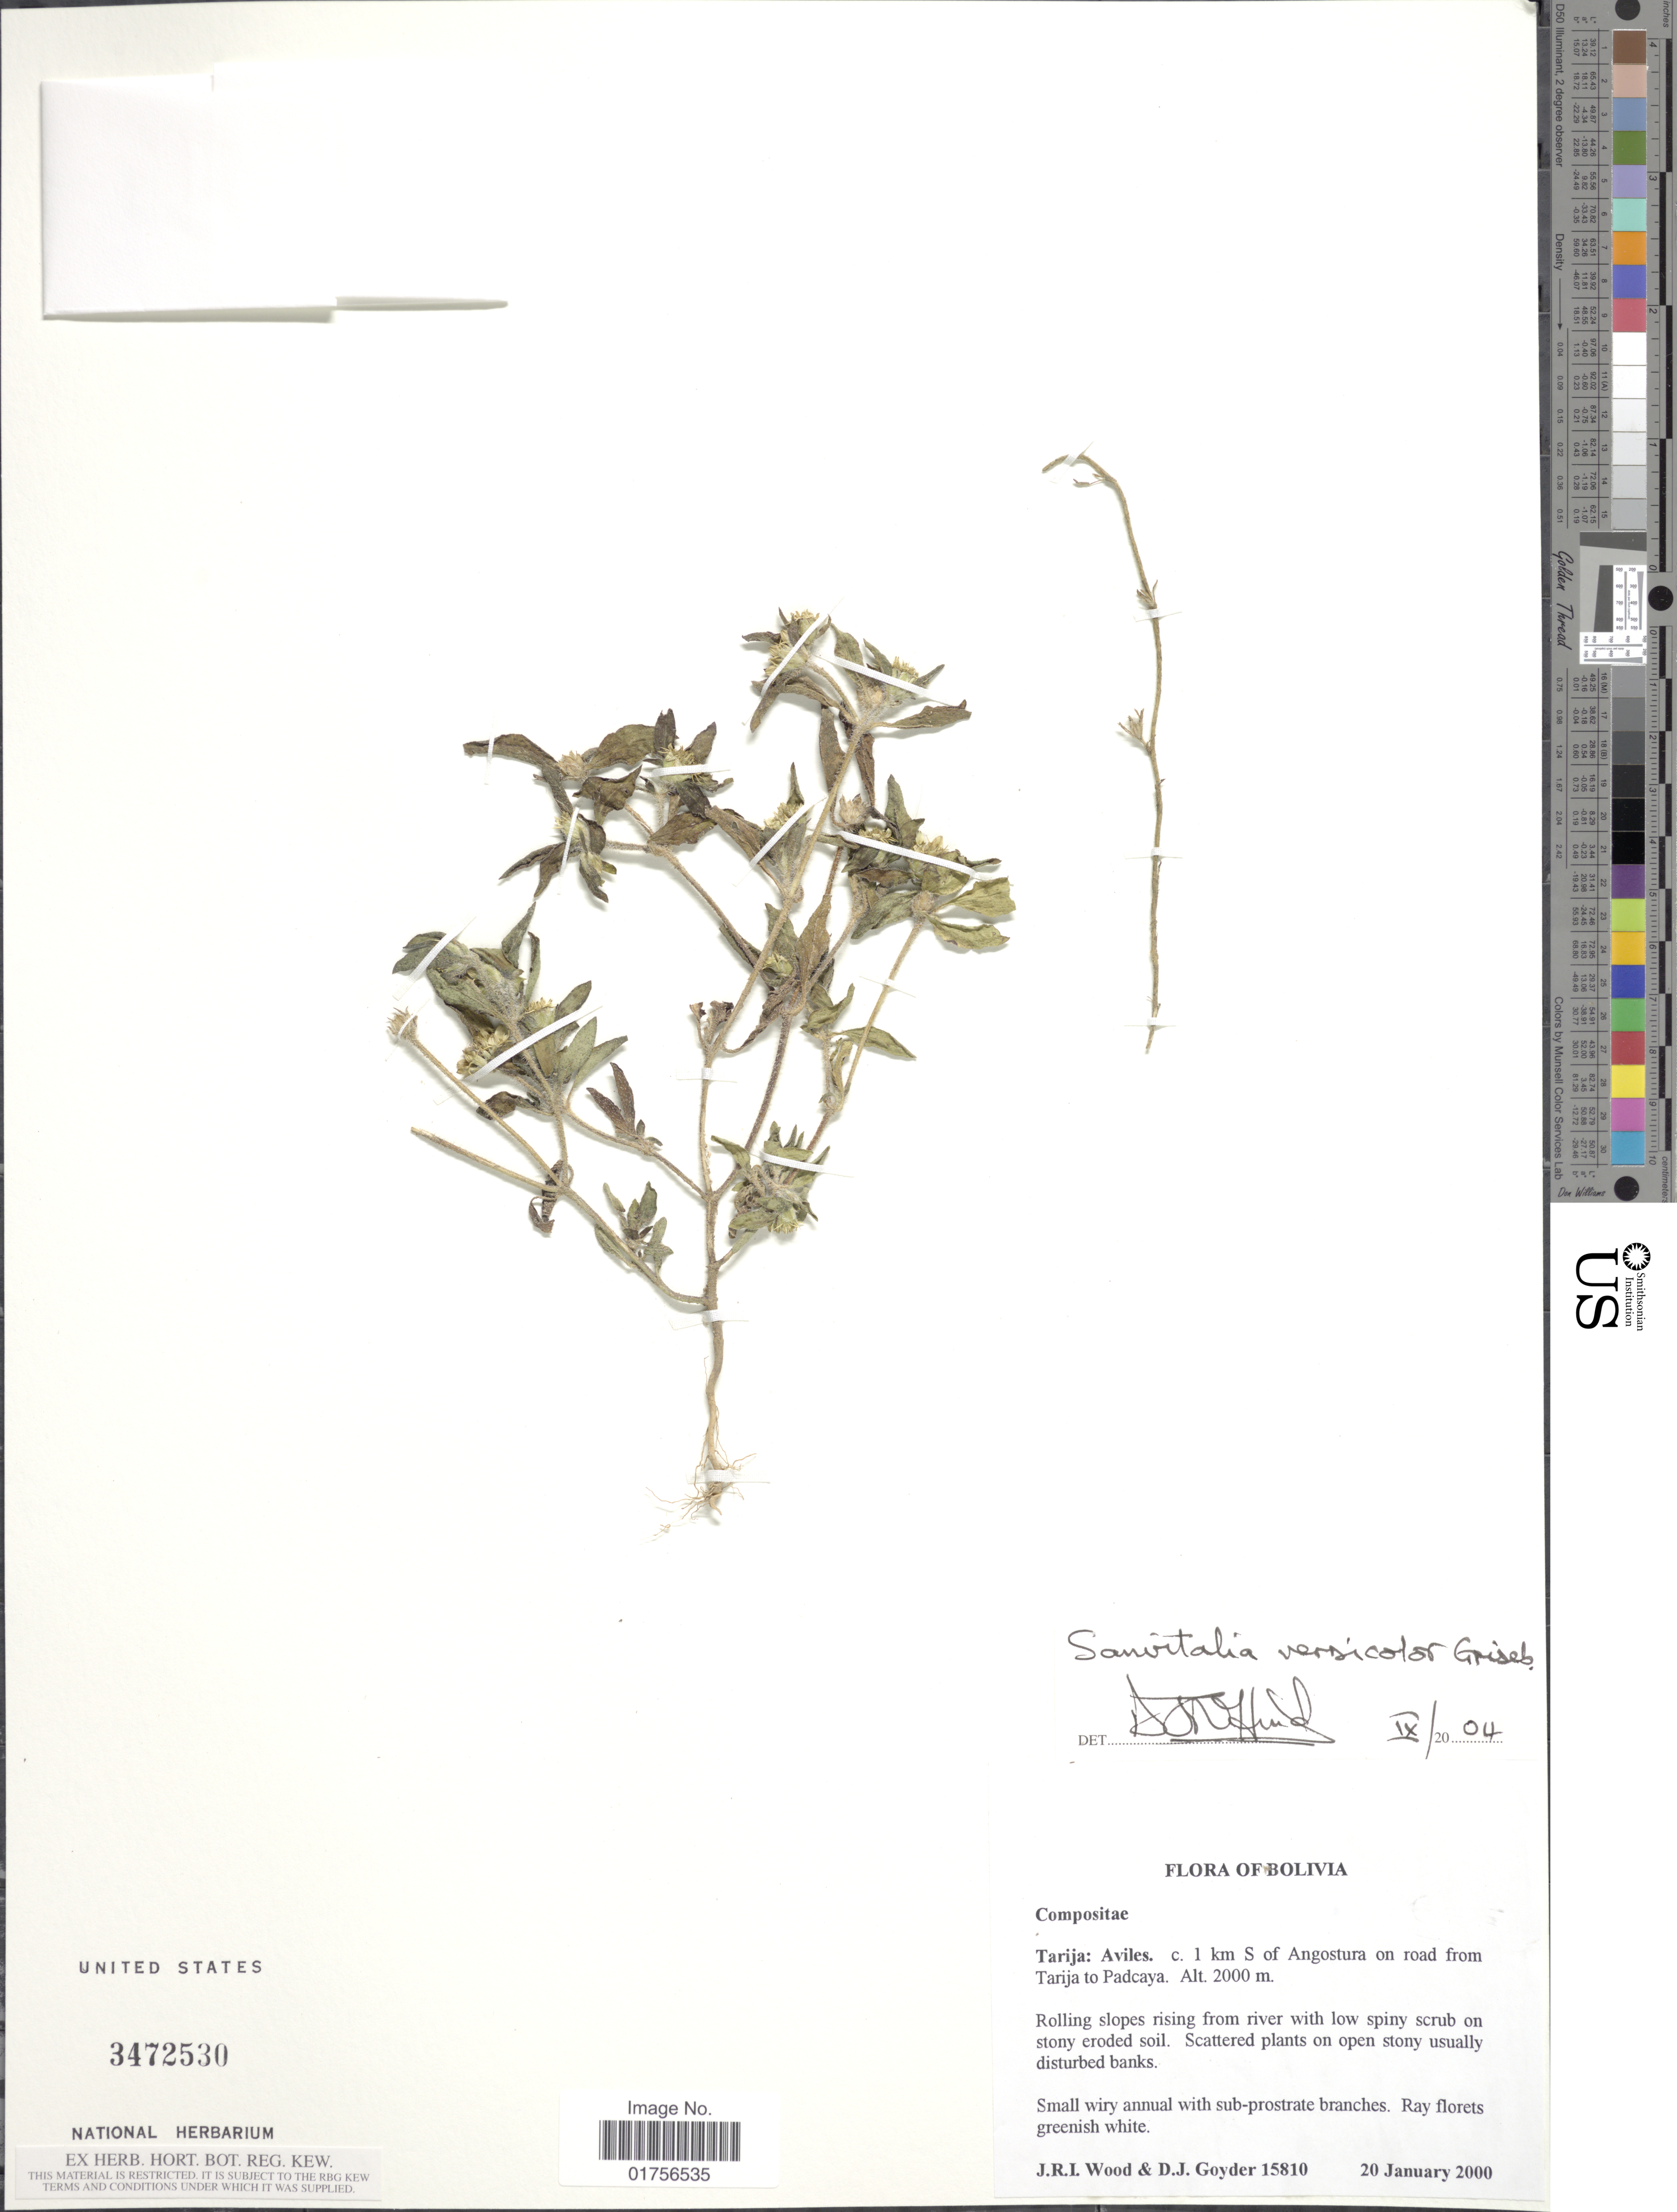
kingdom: Plantae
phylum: Tracheophyta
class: Magnoliopsida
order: Asterales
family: Asteraceae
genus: Sanvitalia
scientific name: Sanvitalia versicolor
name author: Griseb.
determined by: Skibicki, Samuel V.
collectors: J. R. I. Wood & D. Goyder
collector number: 15810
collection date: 2000-01-20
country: Bolivia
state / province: Tarija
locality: Tarija: Aviles, 1 km S of Angostura on road from Tarija to Padcaya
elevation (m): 2000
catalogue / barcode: US 3472530